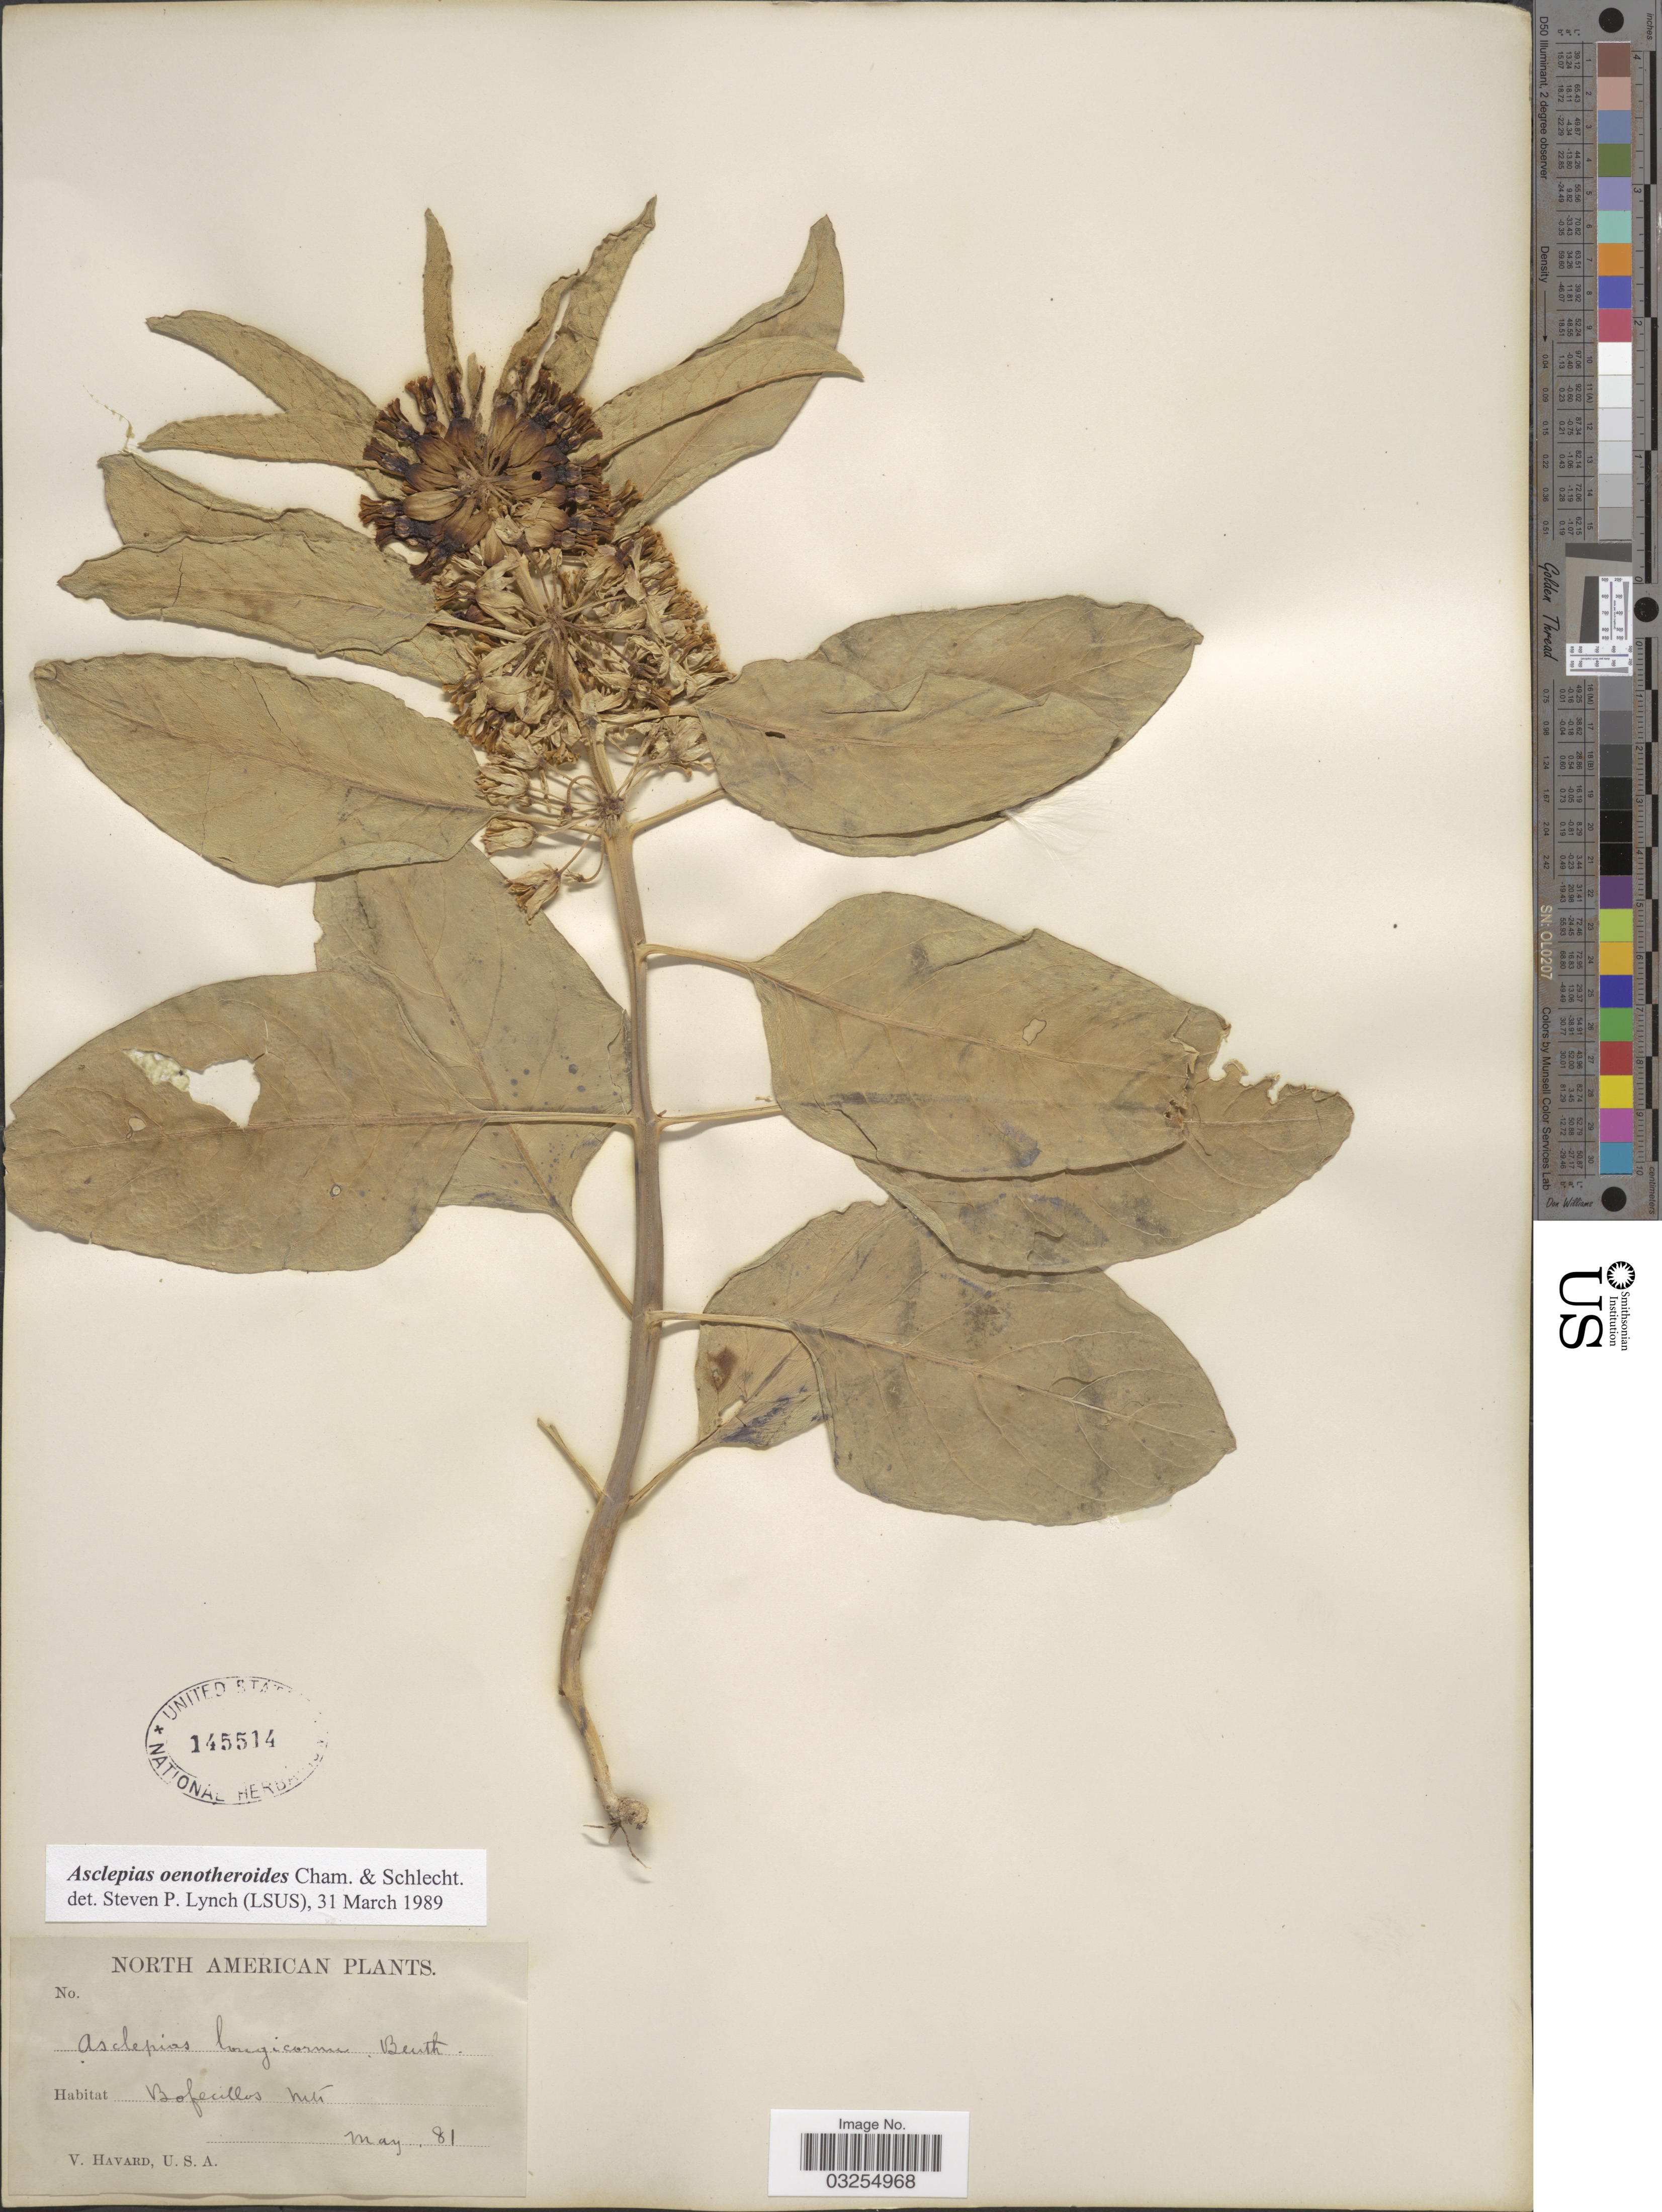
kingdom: Plantae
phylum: Tracheophyta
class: Magnoliopsida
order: Gentianales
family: Apocynaceae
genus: Asclepias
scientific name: Asclepias oenotheroides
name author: Schltdl. & Cham.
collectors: V. Havard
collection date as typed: Transcribed d/m/y: /5/81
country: United States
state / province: Texas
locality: Bofecillos Mts.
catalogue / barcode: US 145514